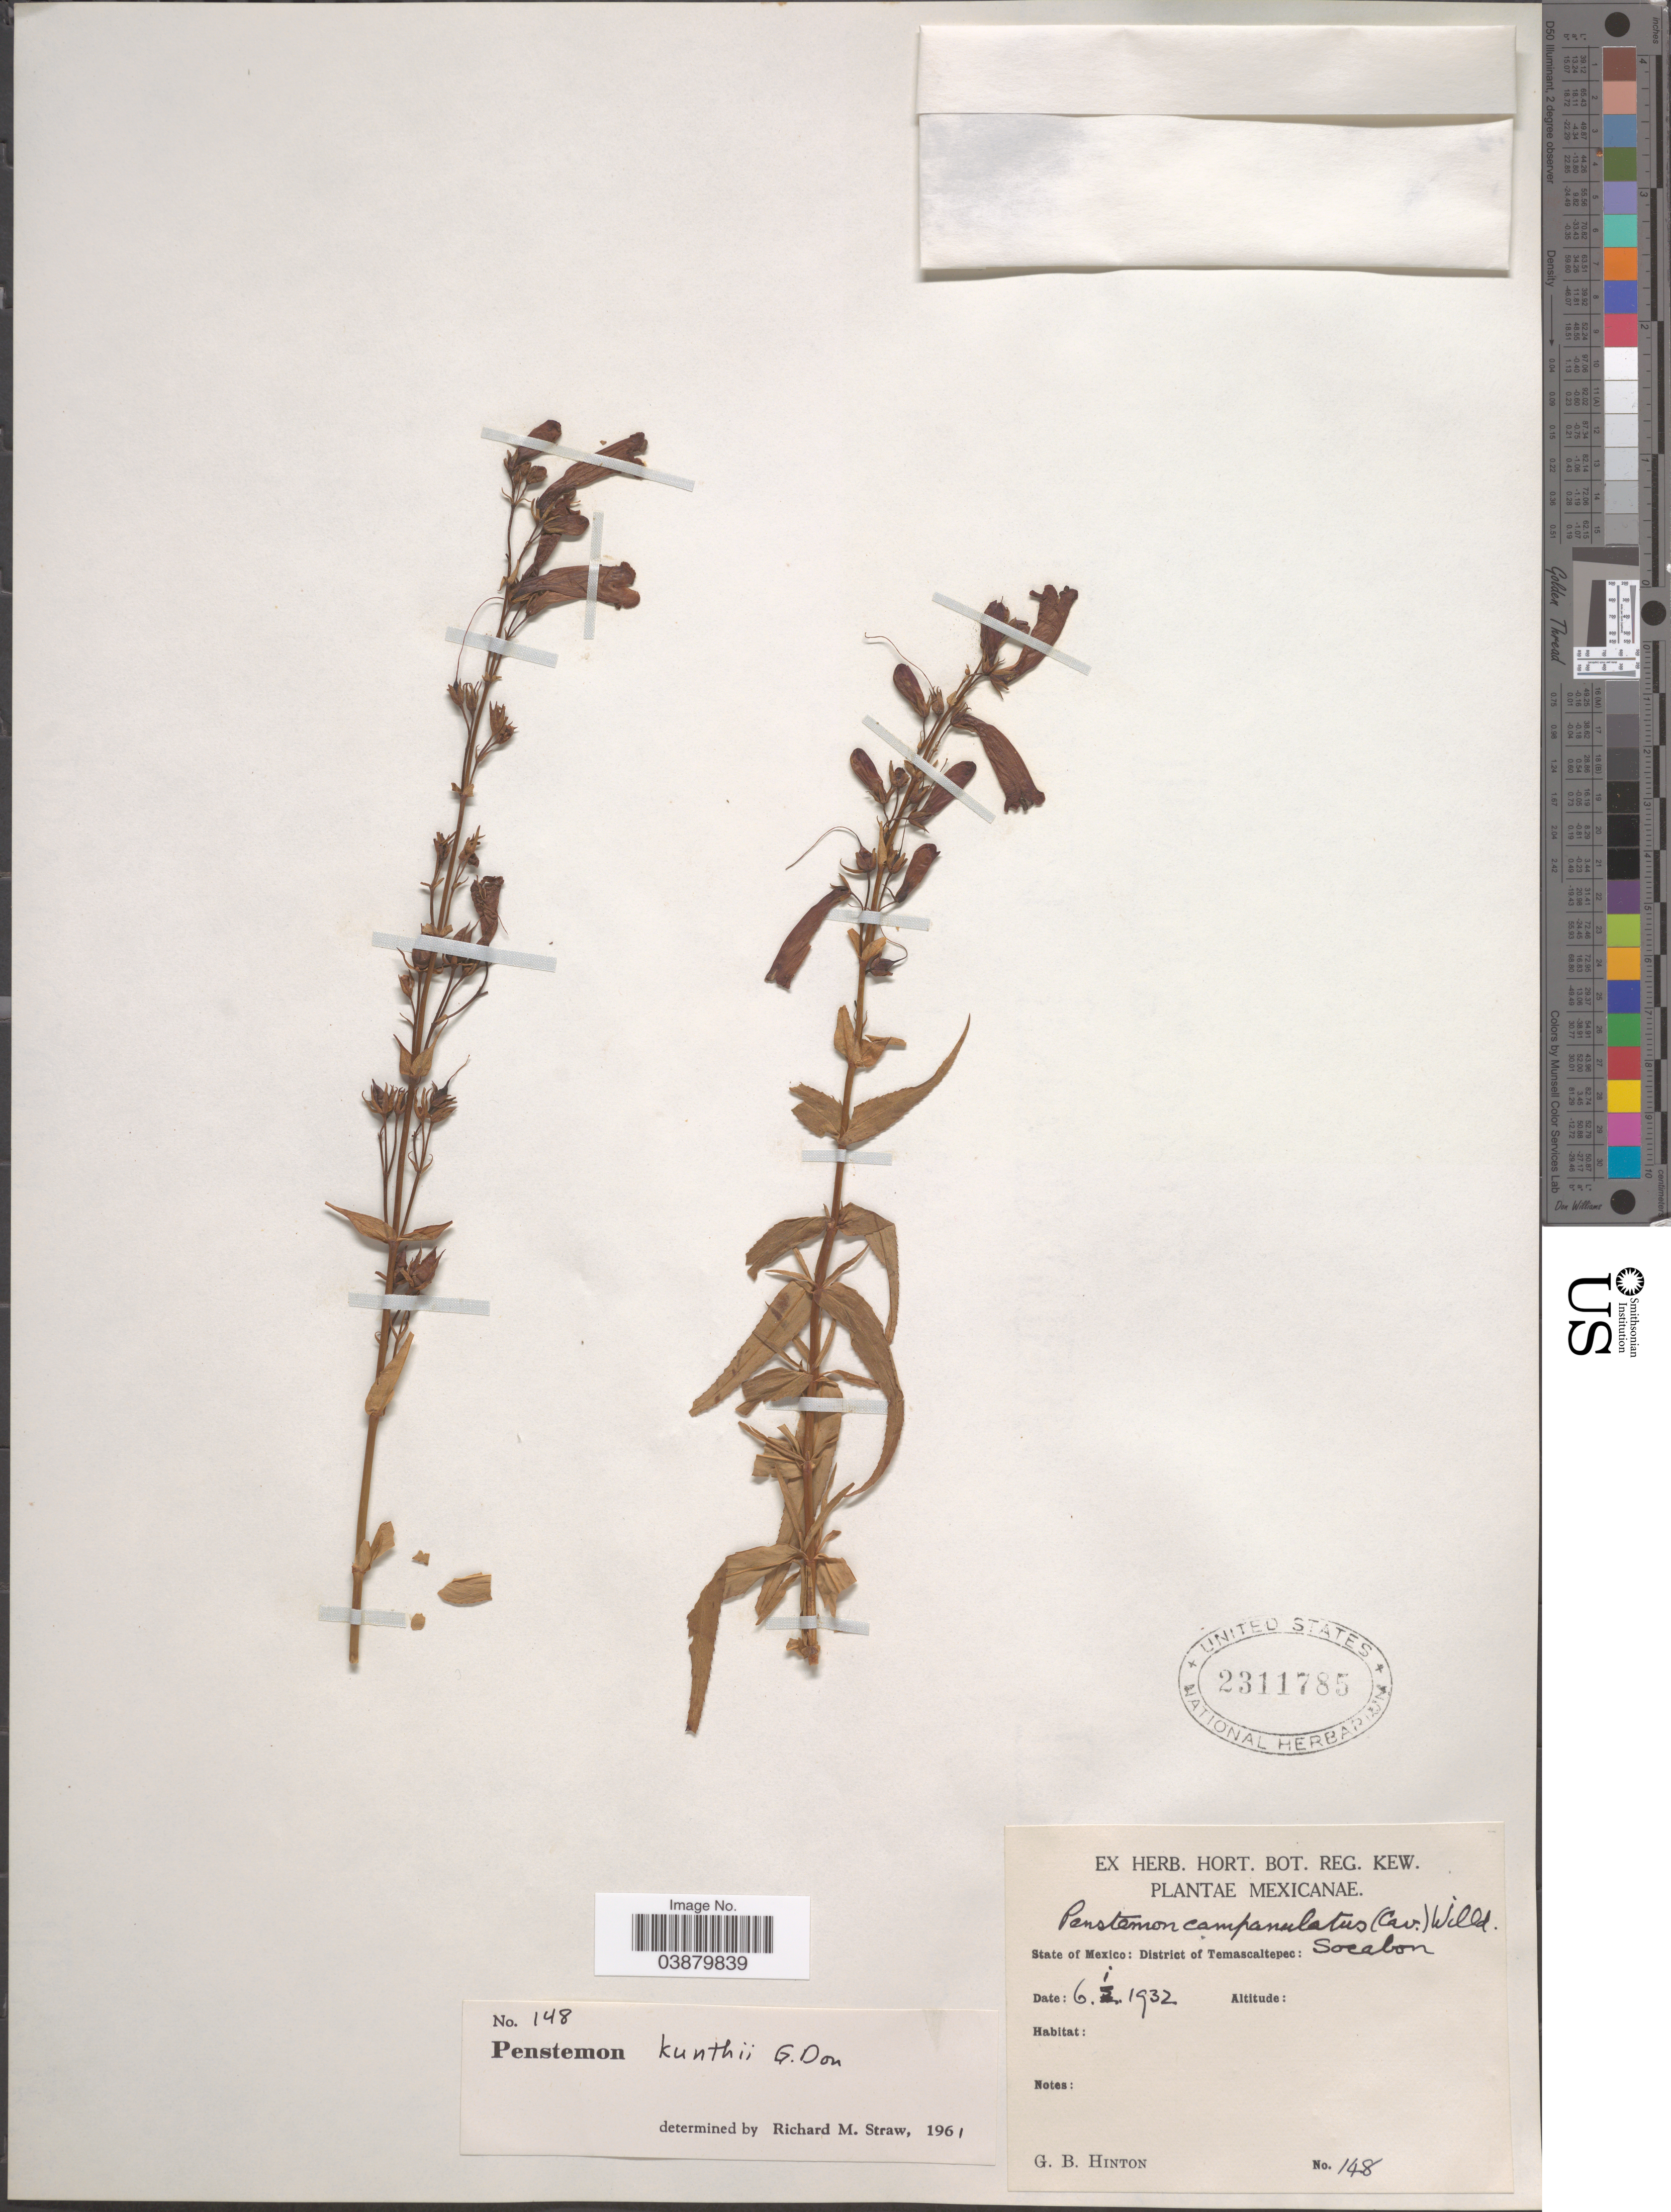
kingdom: Plantae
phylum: Tracheophyta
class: Magnoliopsida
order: Lamiales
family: Plantaginaceae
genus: Penstemon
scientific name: Penstemon kunthii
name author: G. Don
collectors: G. B. Hinton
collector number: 148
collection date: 1932-01-06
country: Mexico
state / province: México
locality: District of Temascaltepec: Socabon.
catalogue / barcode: US 2311785